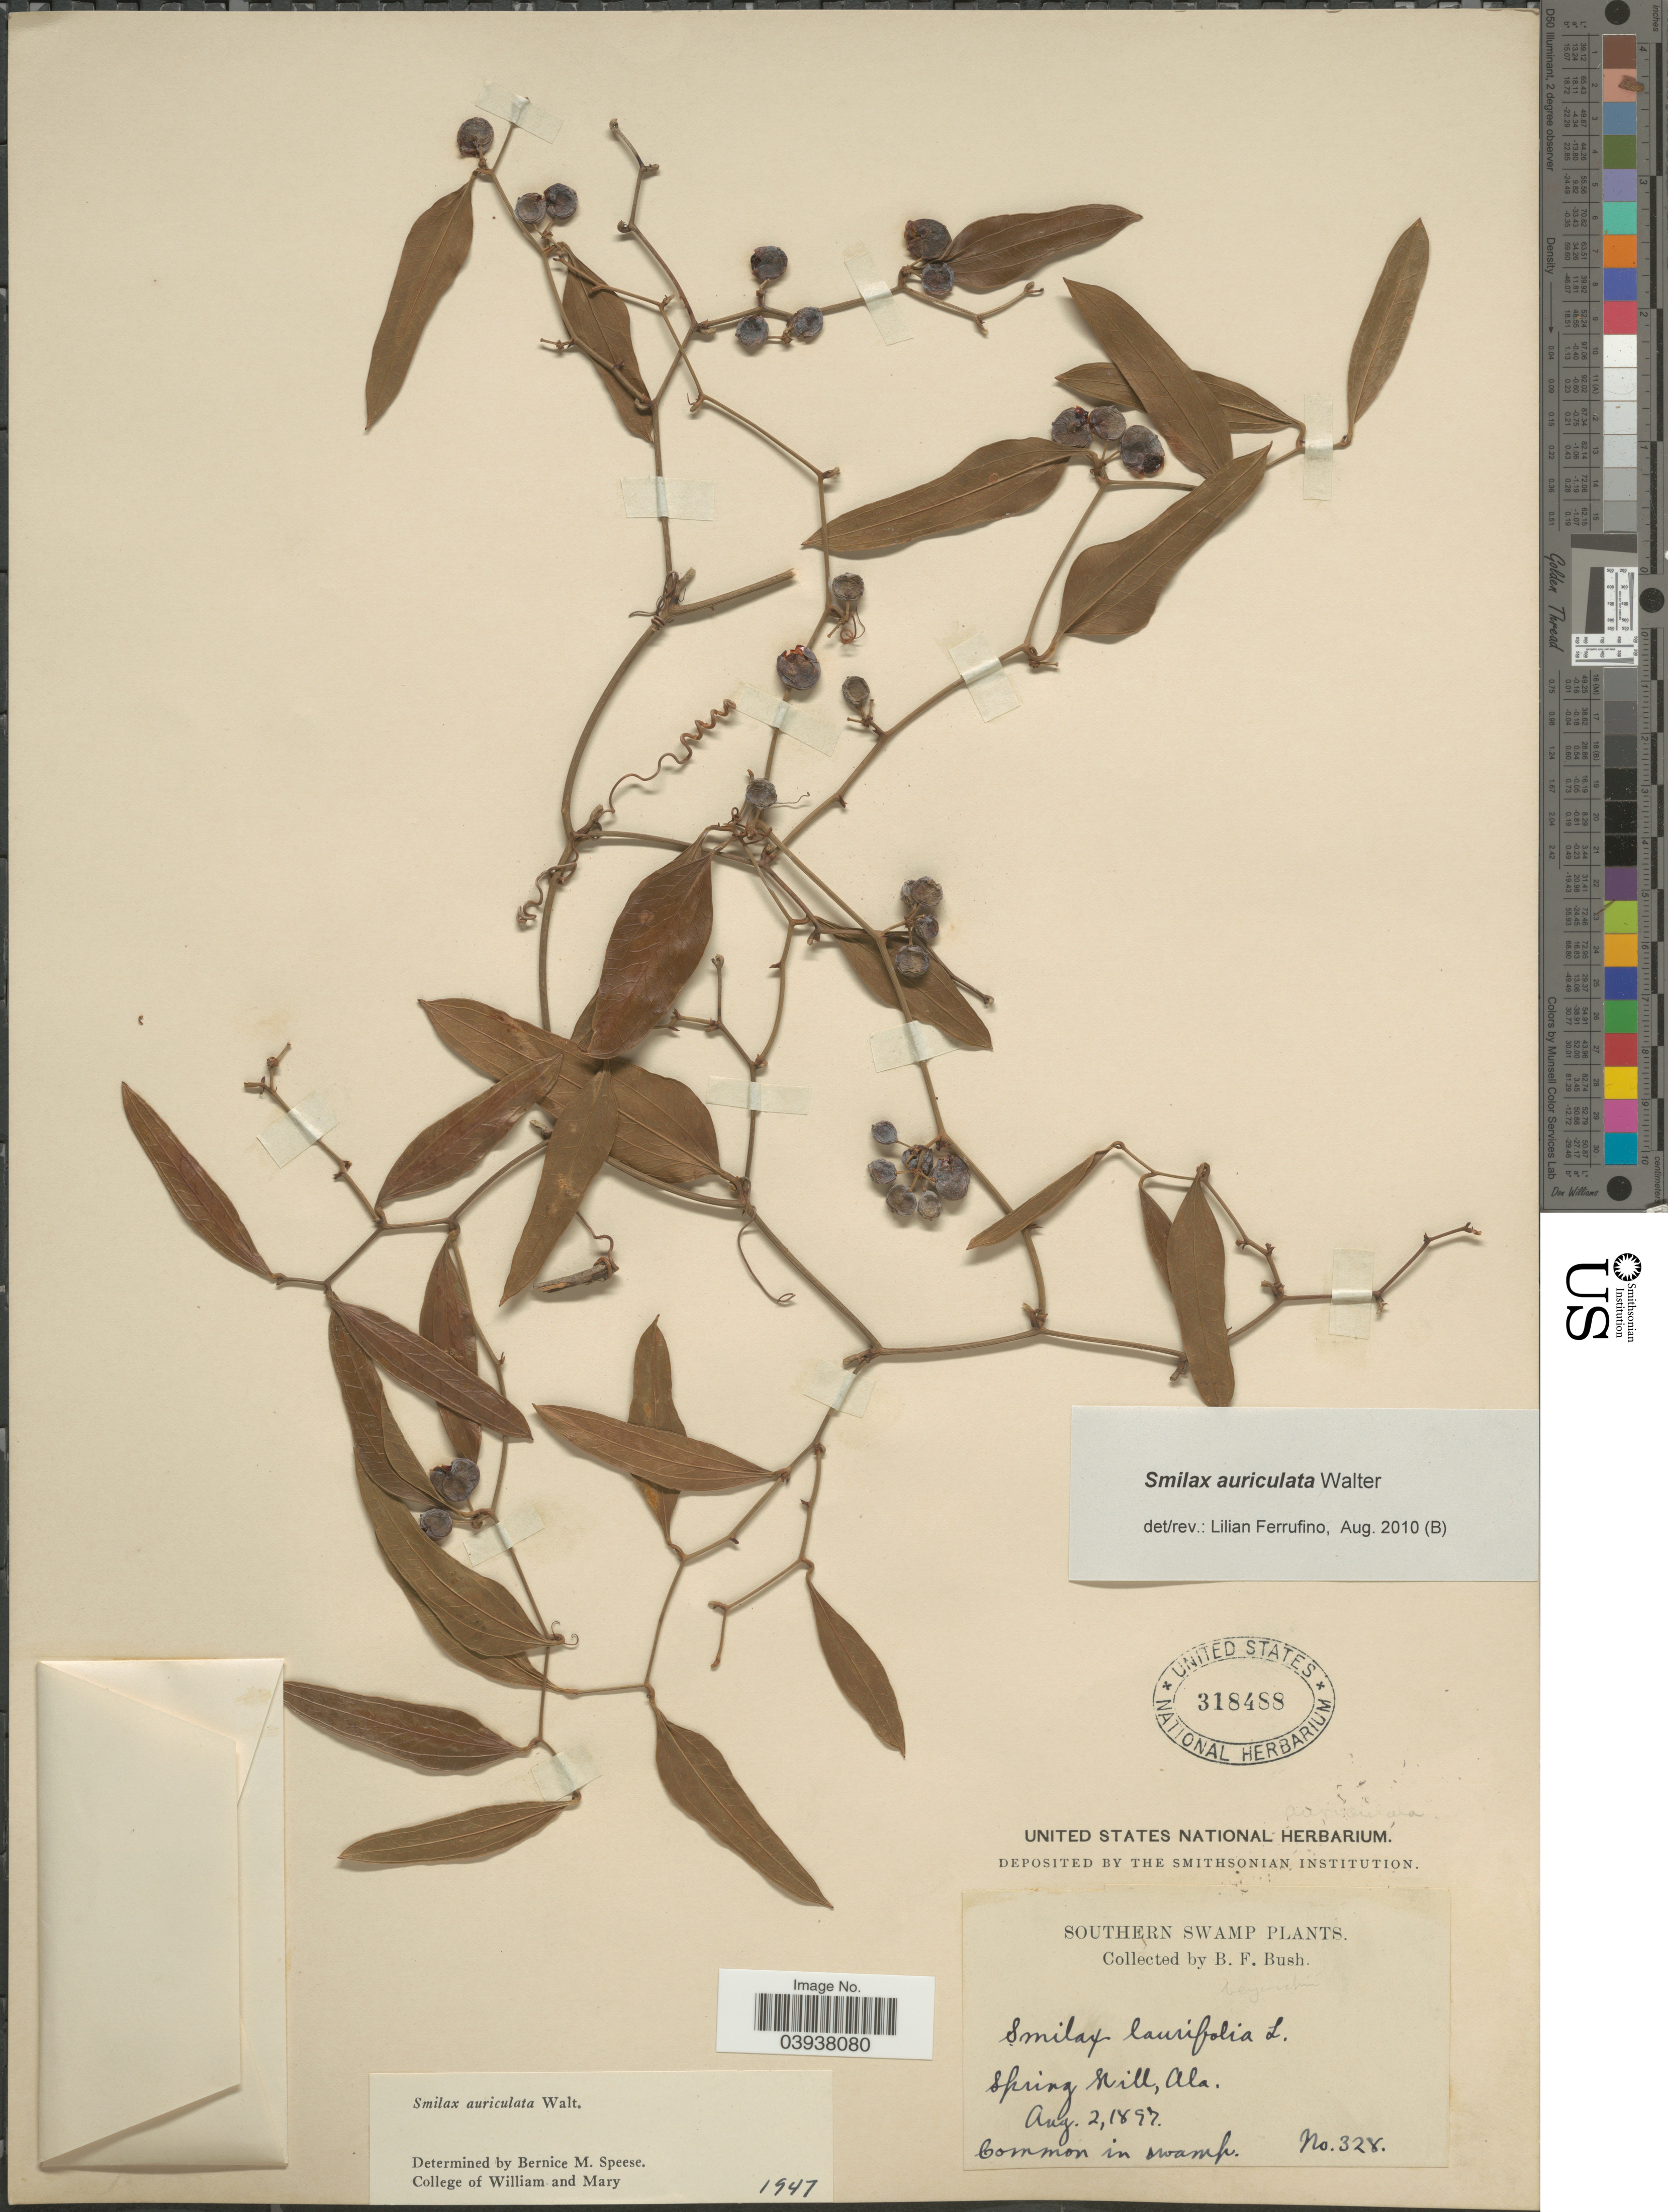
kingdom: Plantae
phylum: Tracheophyta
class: Liliopsida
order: Liliales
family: Smilacaceae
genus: Smilax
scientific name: Smilax auriculata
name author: Walter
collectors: B. F. Bush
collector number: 328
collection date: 1897-08-02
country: United States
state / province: Alabama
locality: Southern Swamp. Spring Hill. Common in swamp.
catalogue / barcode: US 318488